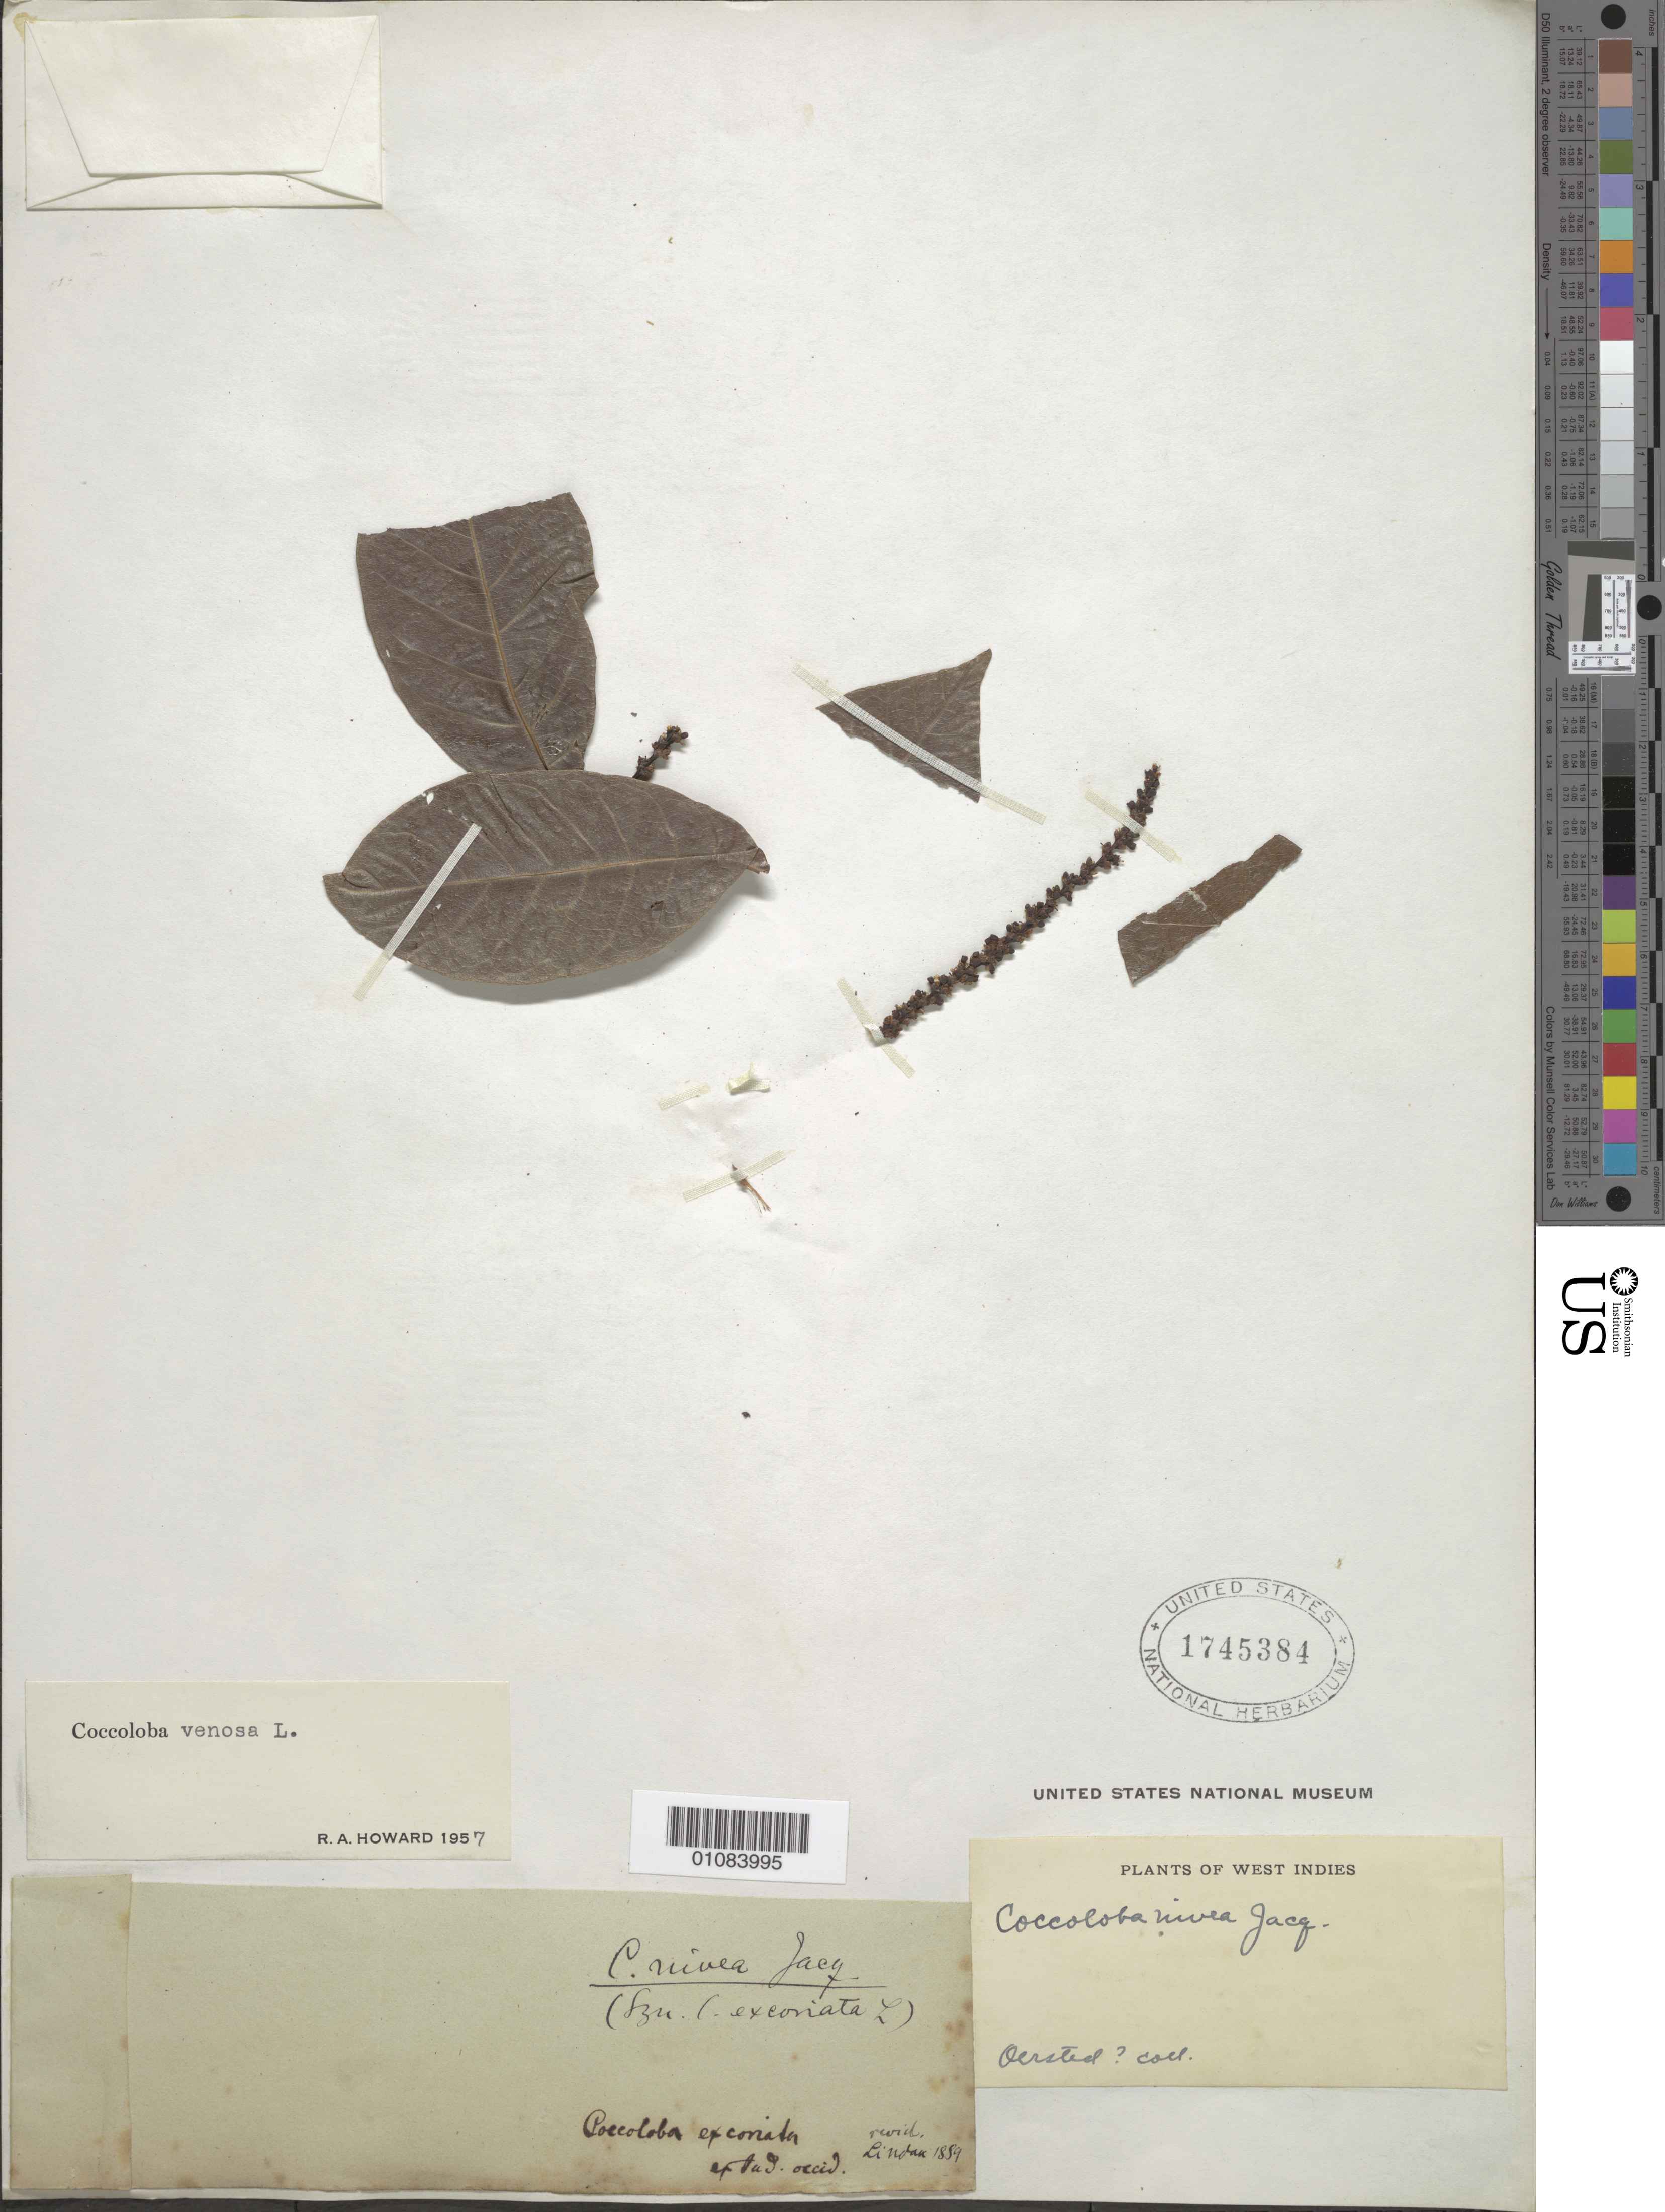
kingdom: Plantae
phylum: Tracheophyta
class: Magnoliopsida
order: Caryophyllales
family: Polygonaceae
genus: Coccoloba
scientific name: Coccoloba venosa var. major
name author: Lindau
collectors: A. S. Oersted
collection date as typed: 1889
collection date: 1889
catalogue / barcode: US 1745384